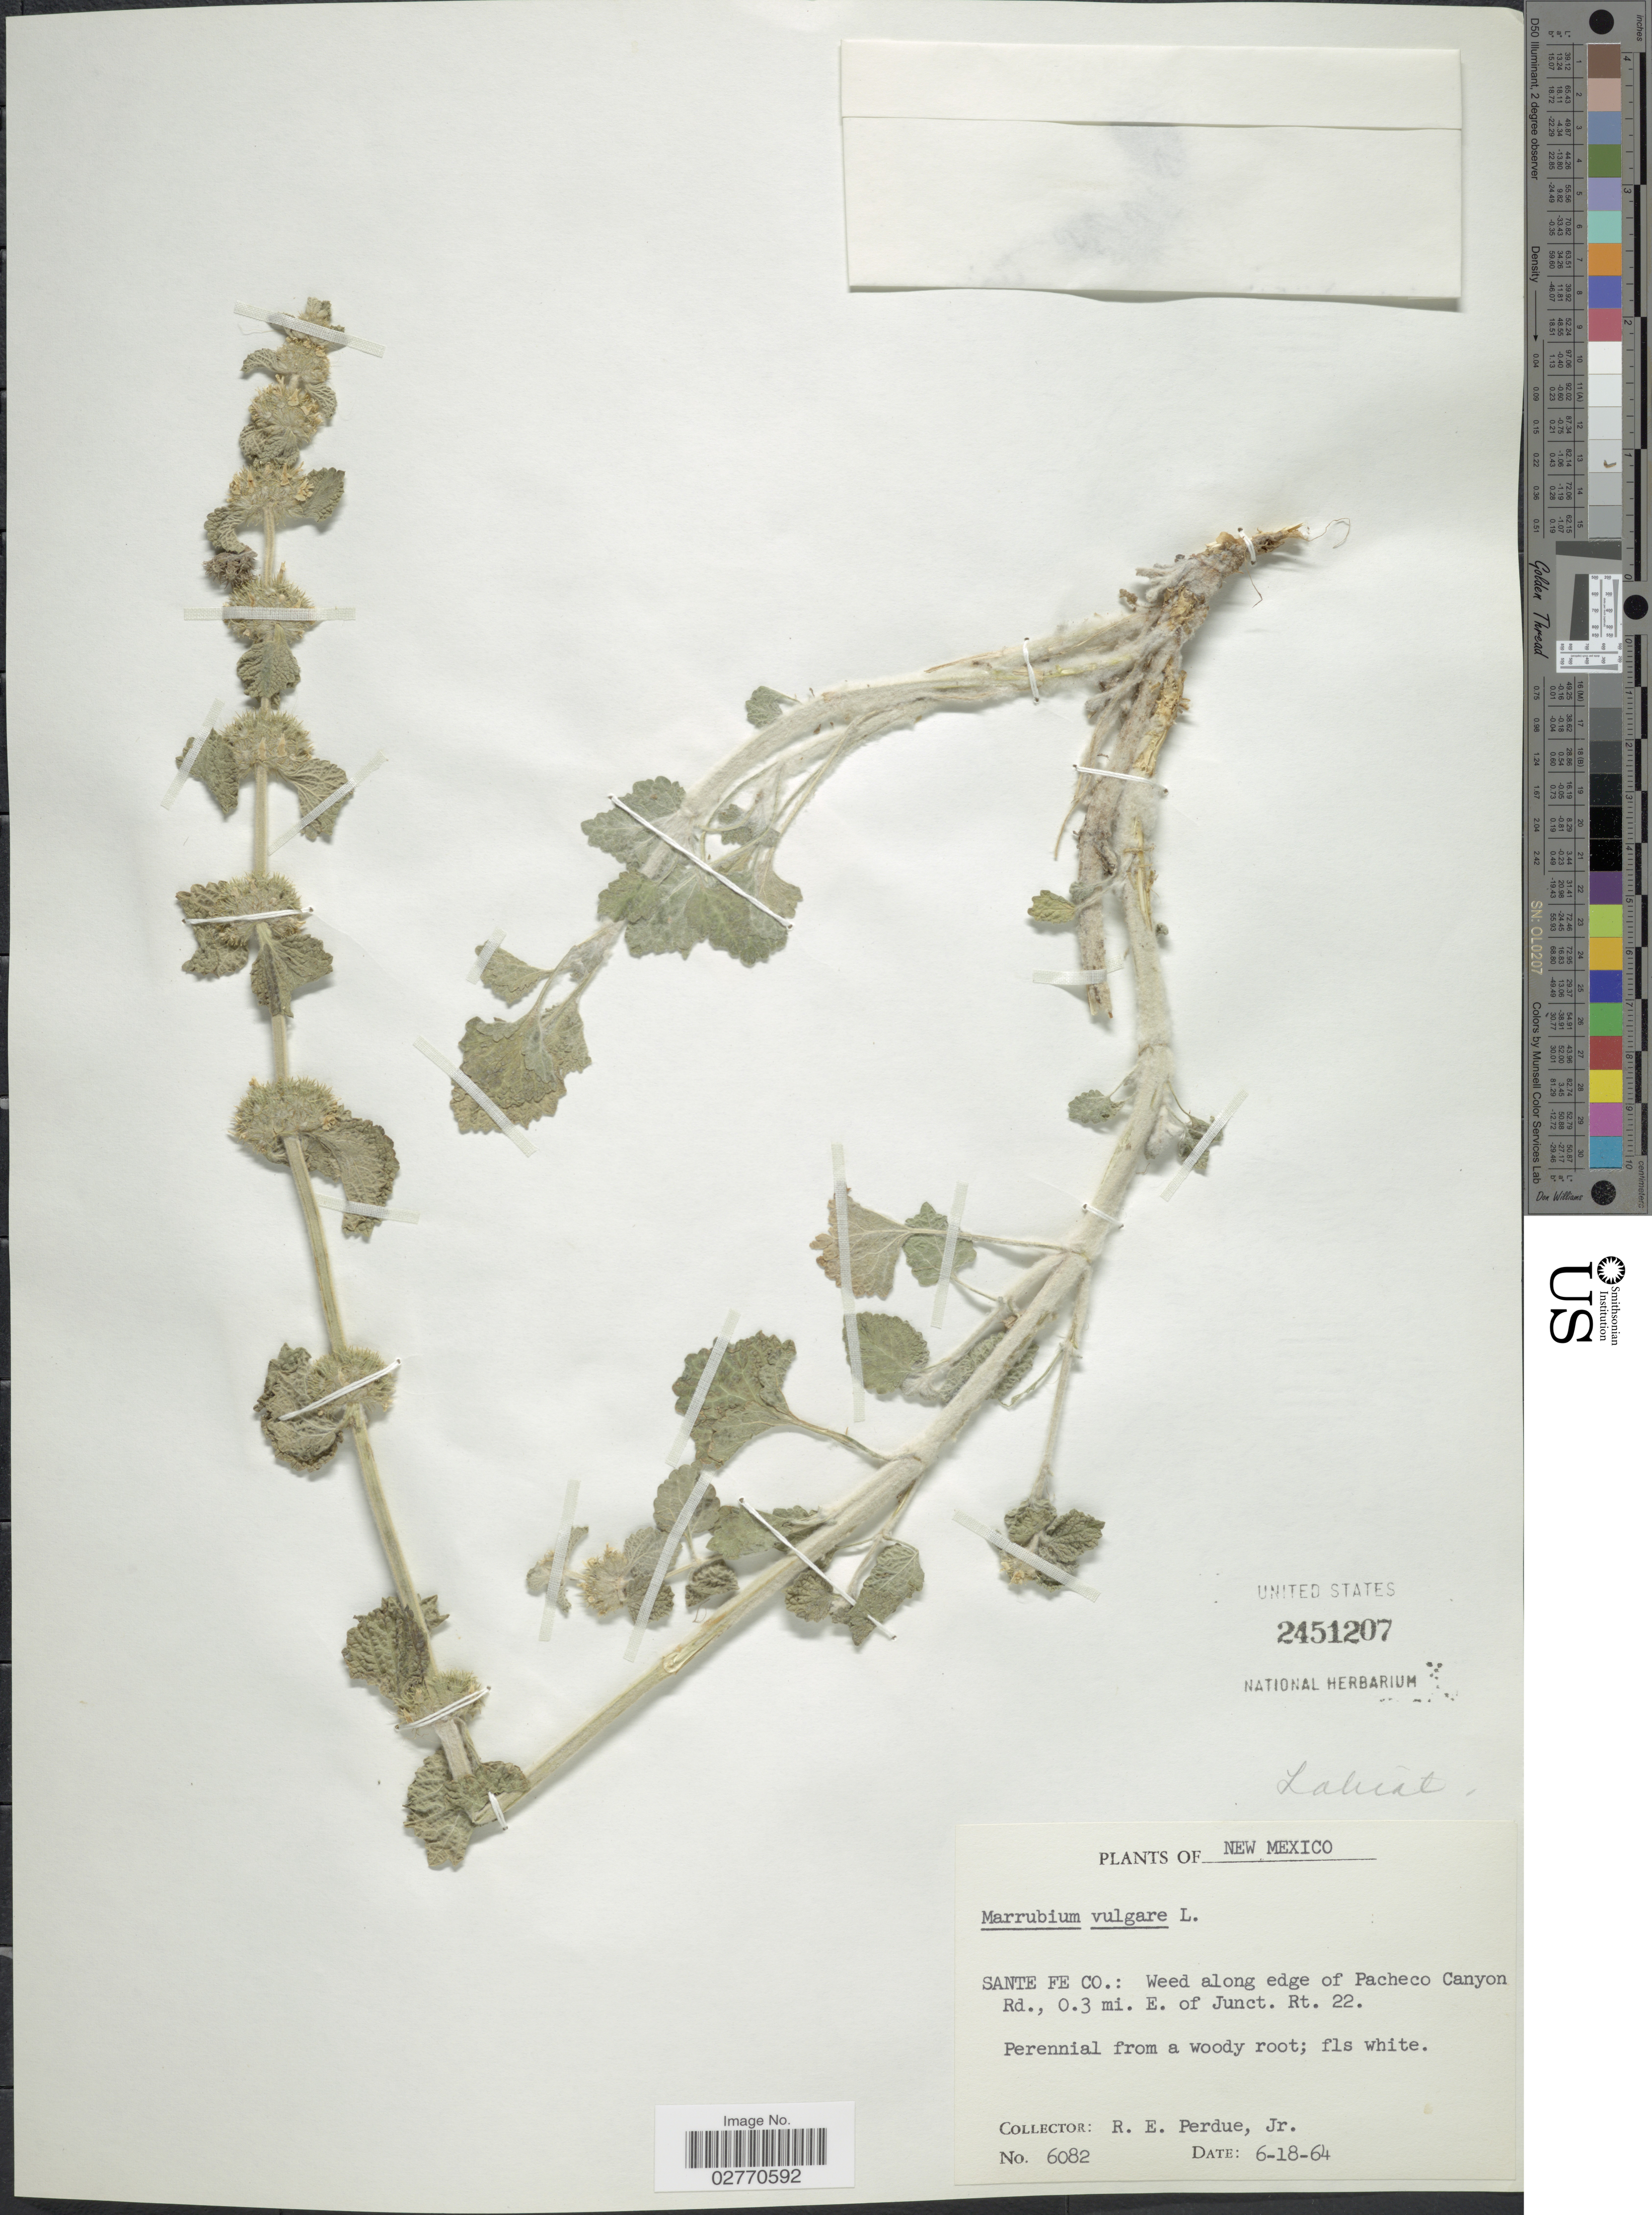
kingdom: Plantae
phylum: Tracheophyta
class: Magnoliopsida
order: Lamiales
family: Lamiaceae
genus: Marrubium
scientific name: Marrubium vulgare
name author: L.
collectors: R. E. Perdue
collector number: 6082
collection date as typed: Transcribed d/m/y: 18/6/64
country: United States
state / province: New Mexico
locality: Sante Fe Co.: Weed along edge of Pacheco Canyon Rd., 0.3 mi. E. of Junct. Rt. 22.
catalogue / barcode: US 2451207